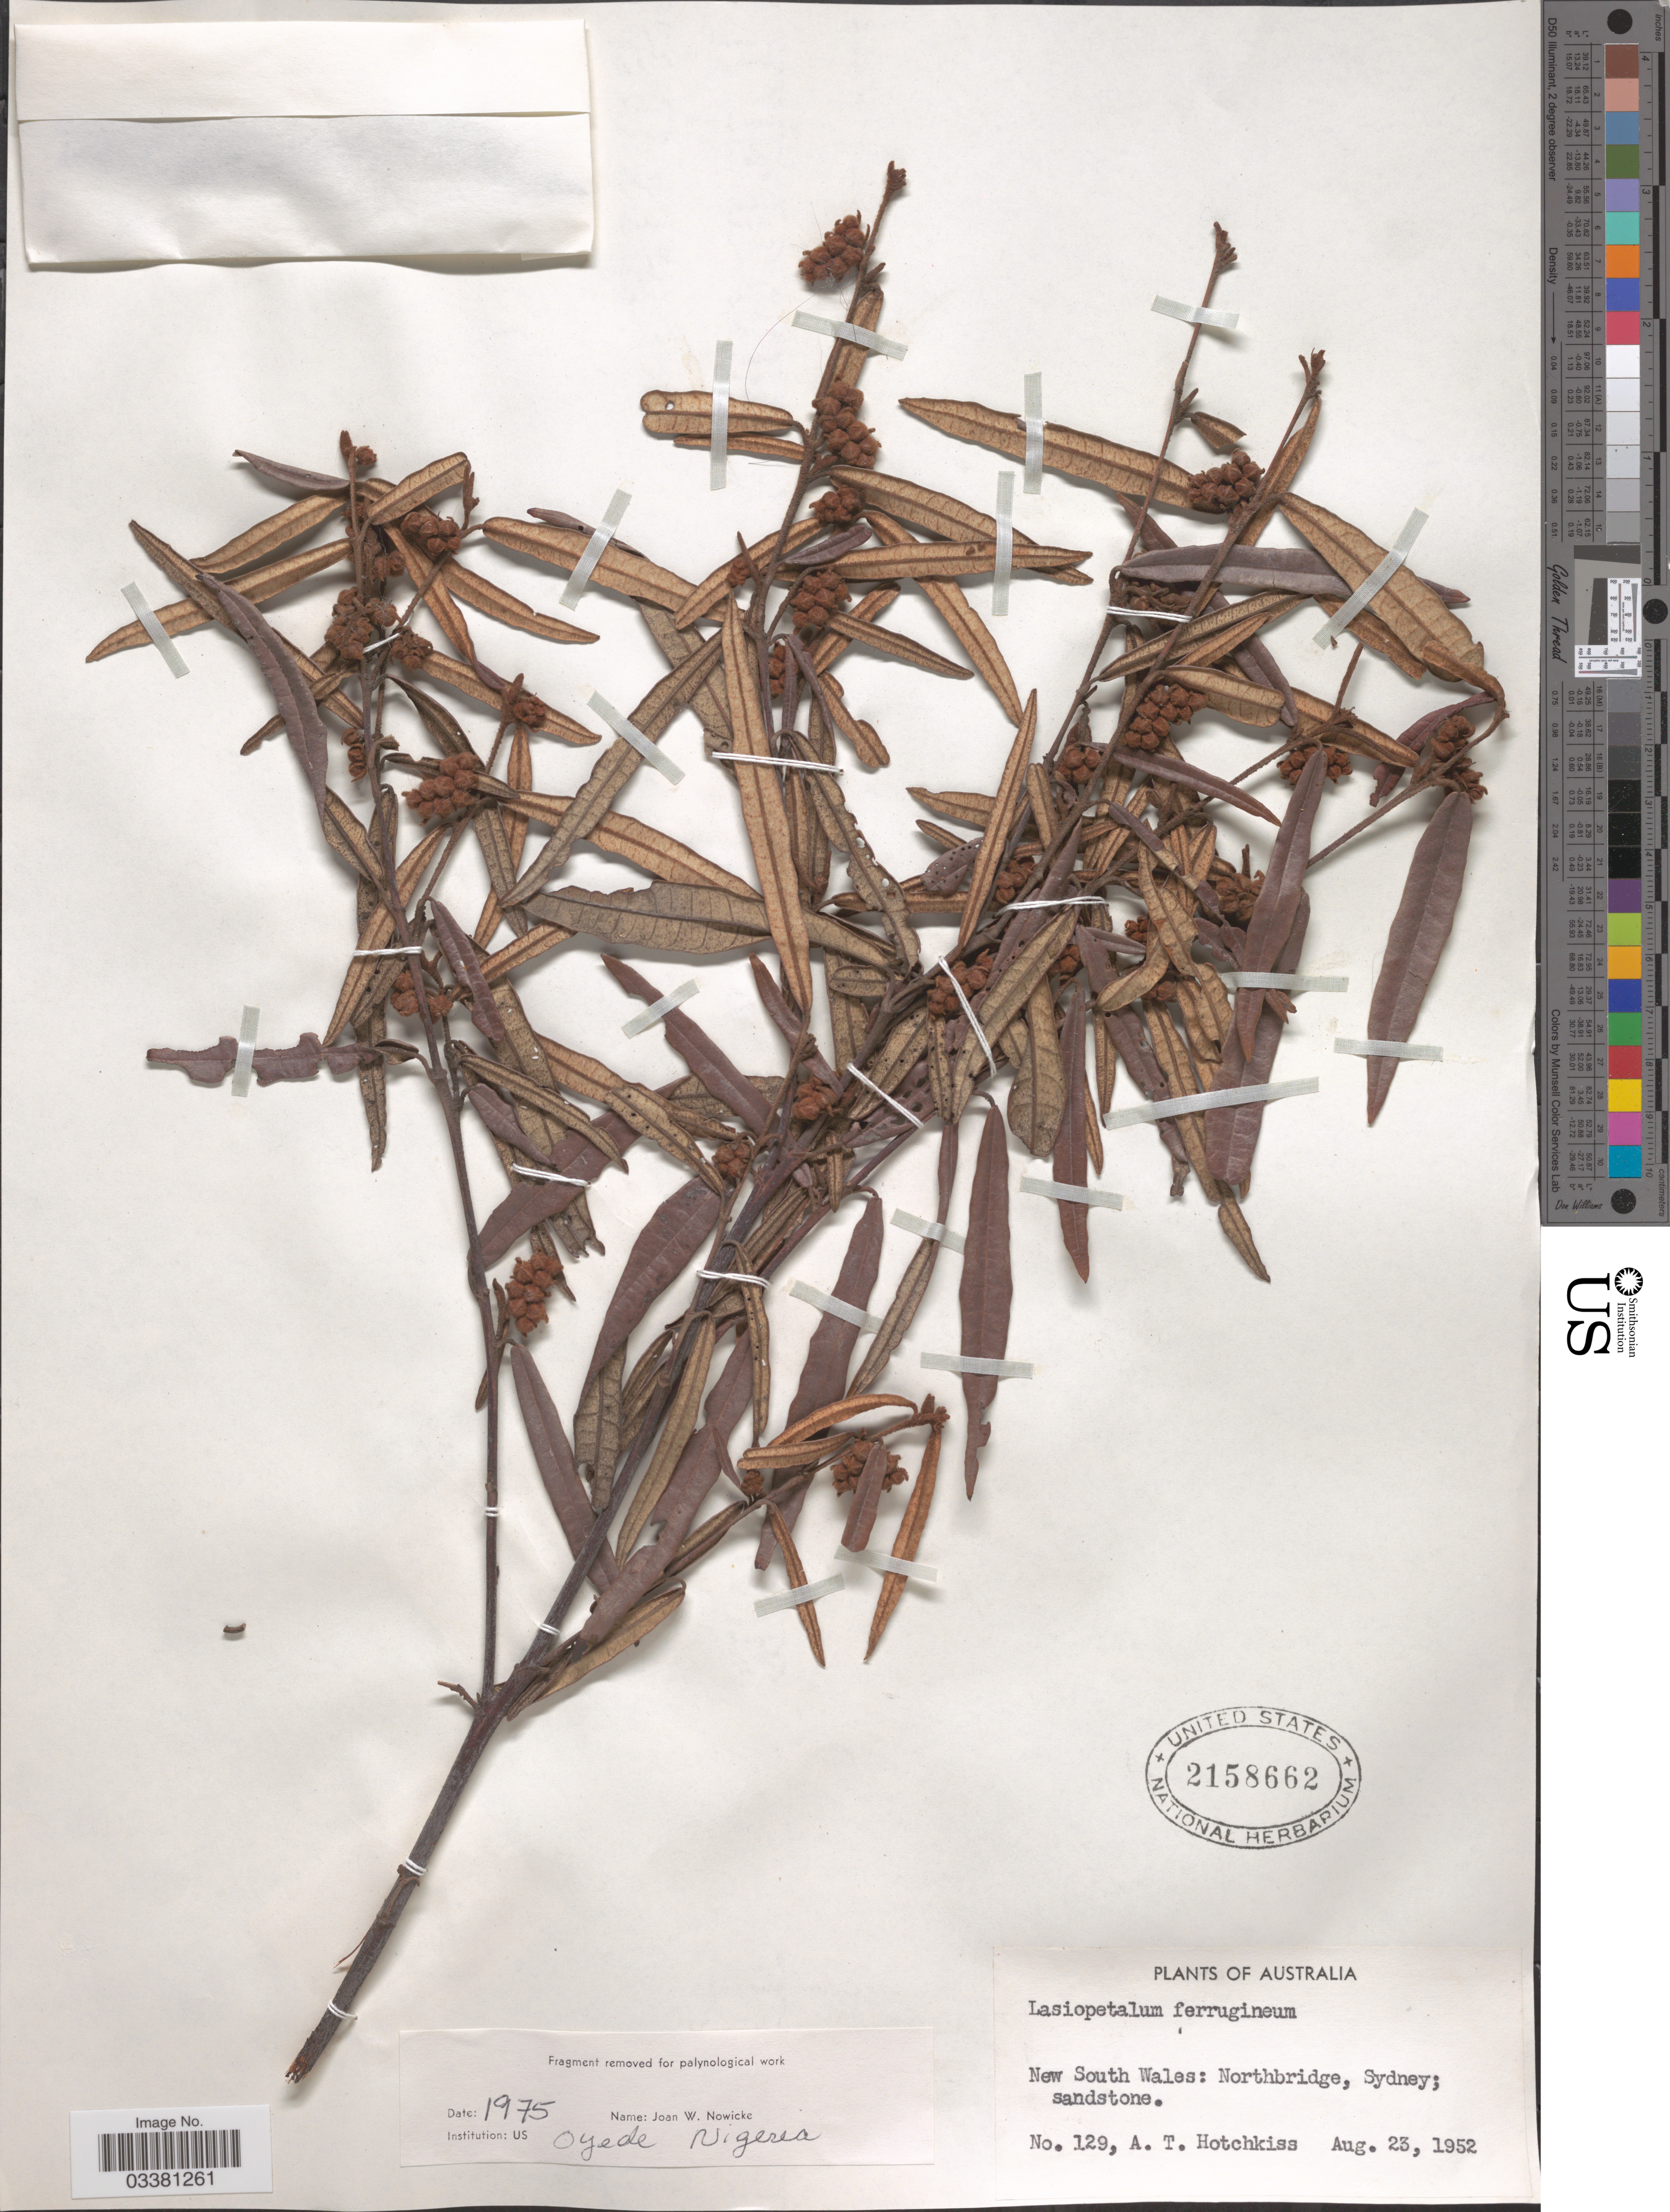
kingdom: Plantae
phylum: Tracheophyta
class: Magnoliopsida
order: Malvales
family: Malvaceae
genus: Lasiopetalum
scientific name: Lasiopetalum ferrugineum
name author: Sm. ex Andrews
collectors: A. Hotchkiss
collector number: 129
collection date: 1952-08-23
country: Australia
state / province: New South Wales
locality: Northbridge, Sydney.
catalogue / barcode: US 2158662